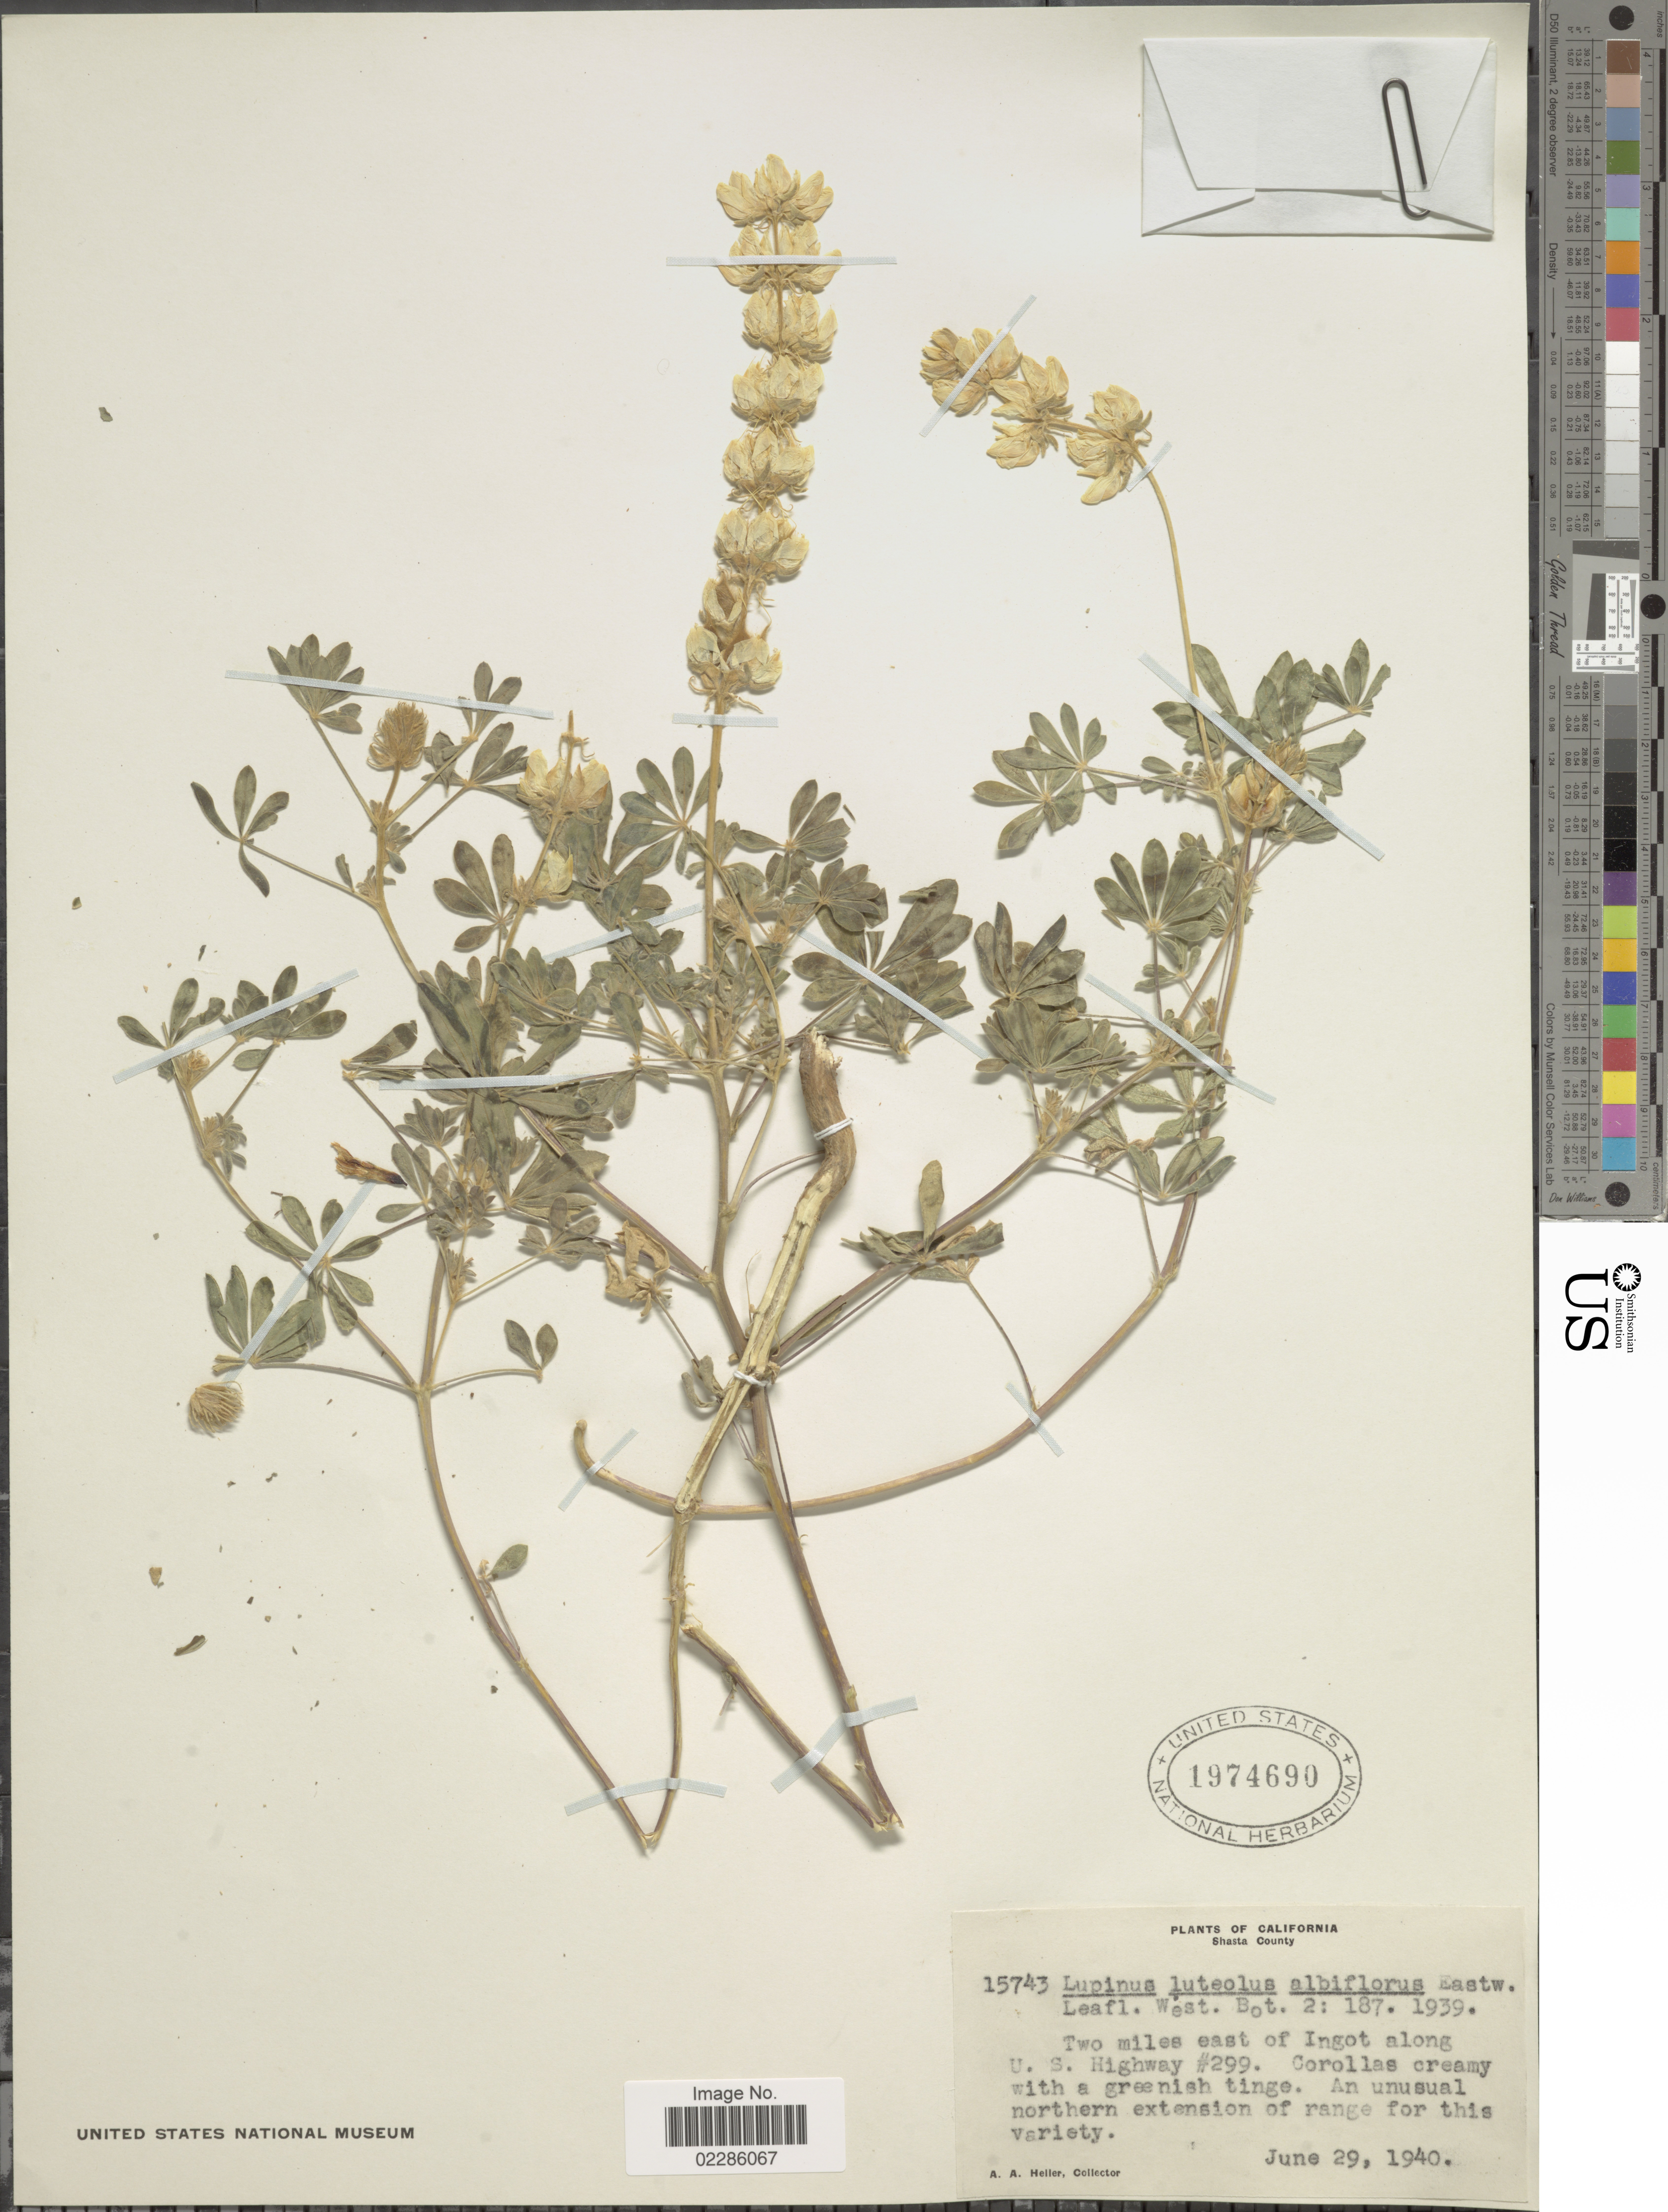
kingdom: Plantae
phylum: Tracheophyta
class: Magnoliopsida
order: Fabales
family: Fabaceae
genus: Lupinus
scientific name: Lupinus luteolus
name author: Kellogg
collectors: A. A. Heller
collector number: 15743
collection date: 1940-06-29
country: United States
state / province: California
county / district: Shasta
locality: Shasta County, Two miles east of Ingot along U.S. Highway #299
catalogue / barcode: US 1974690